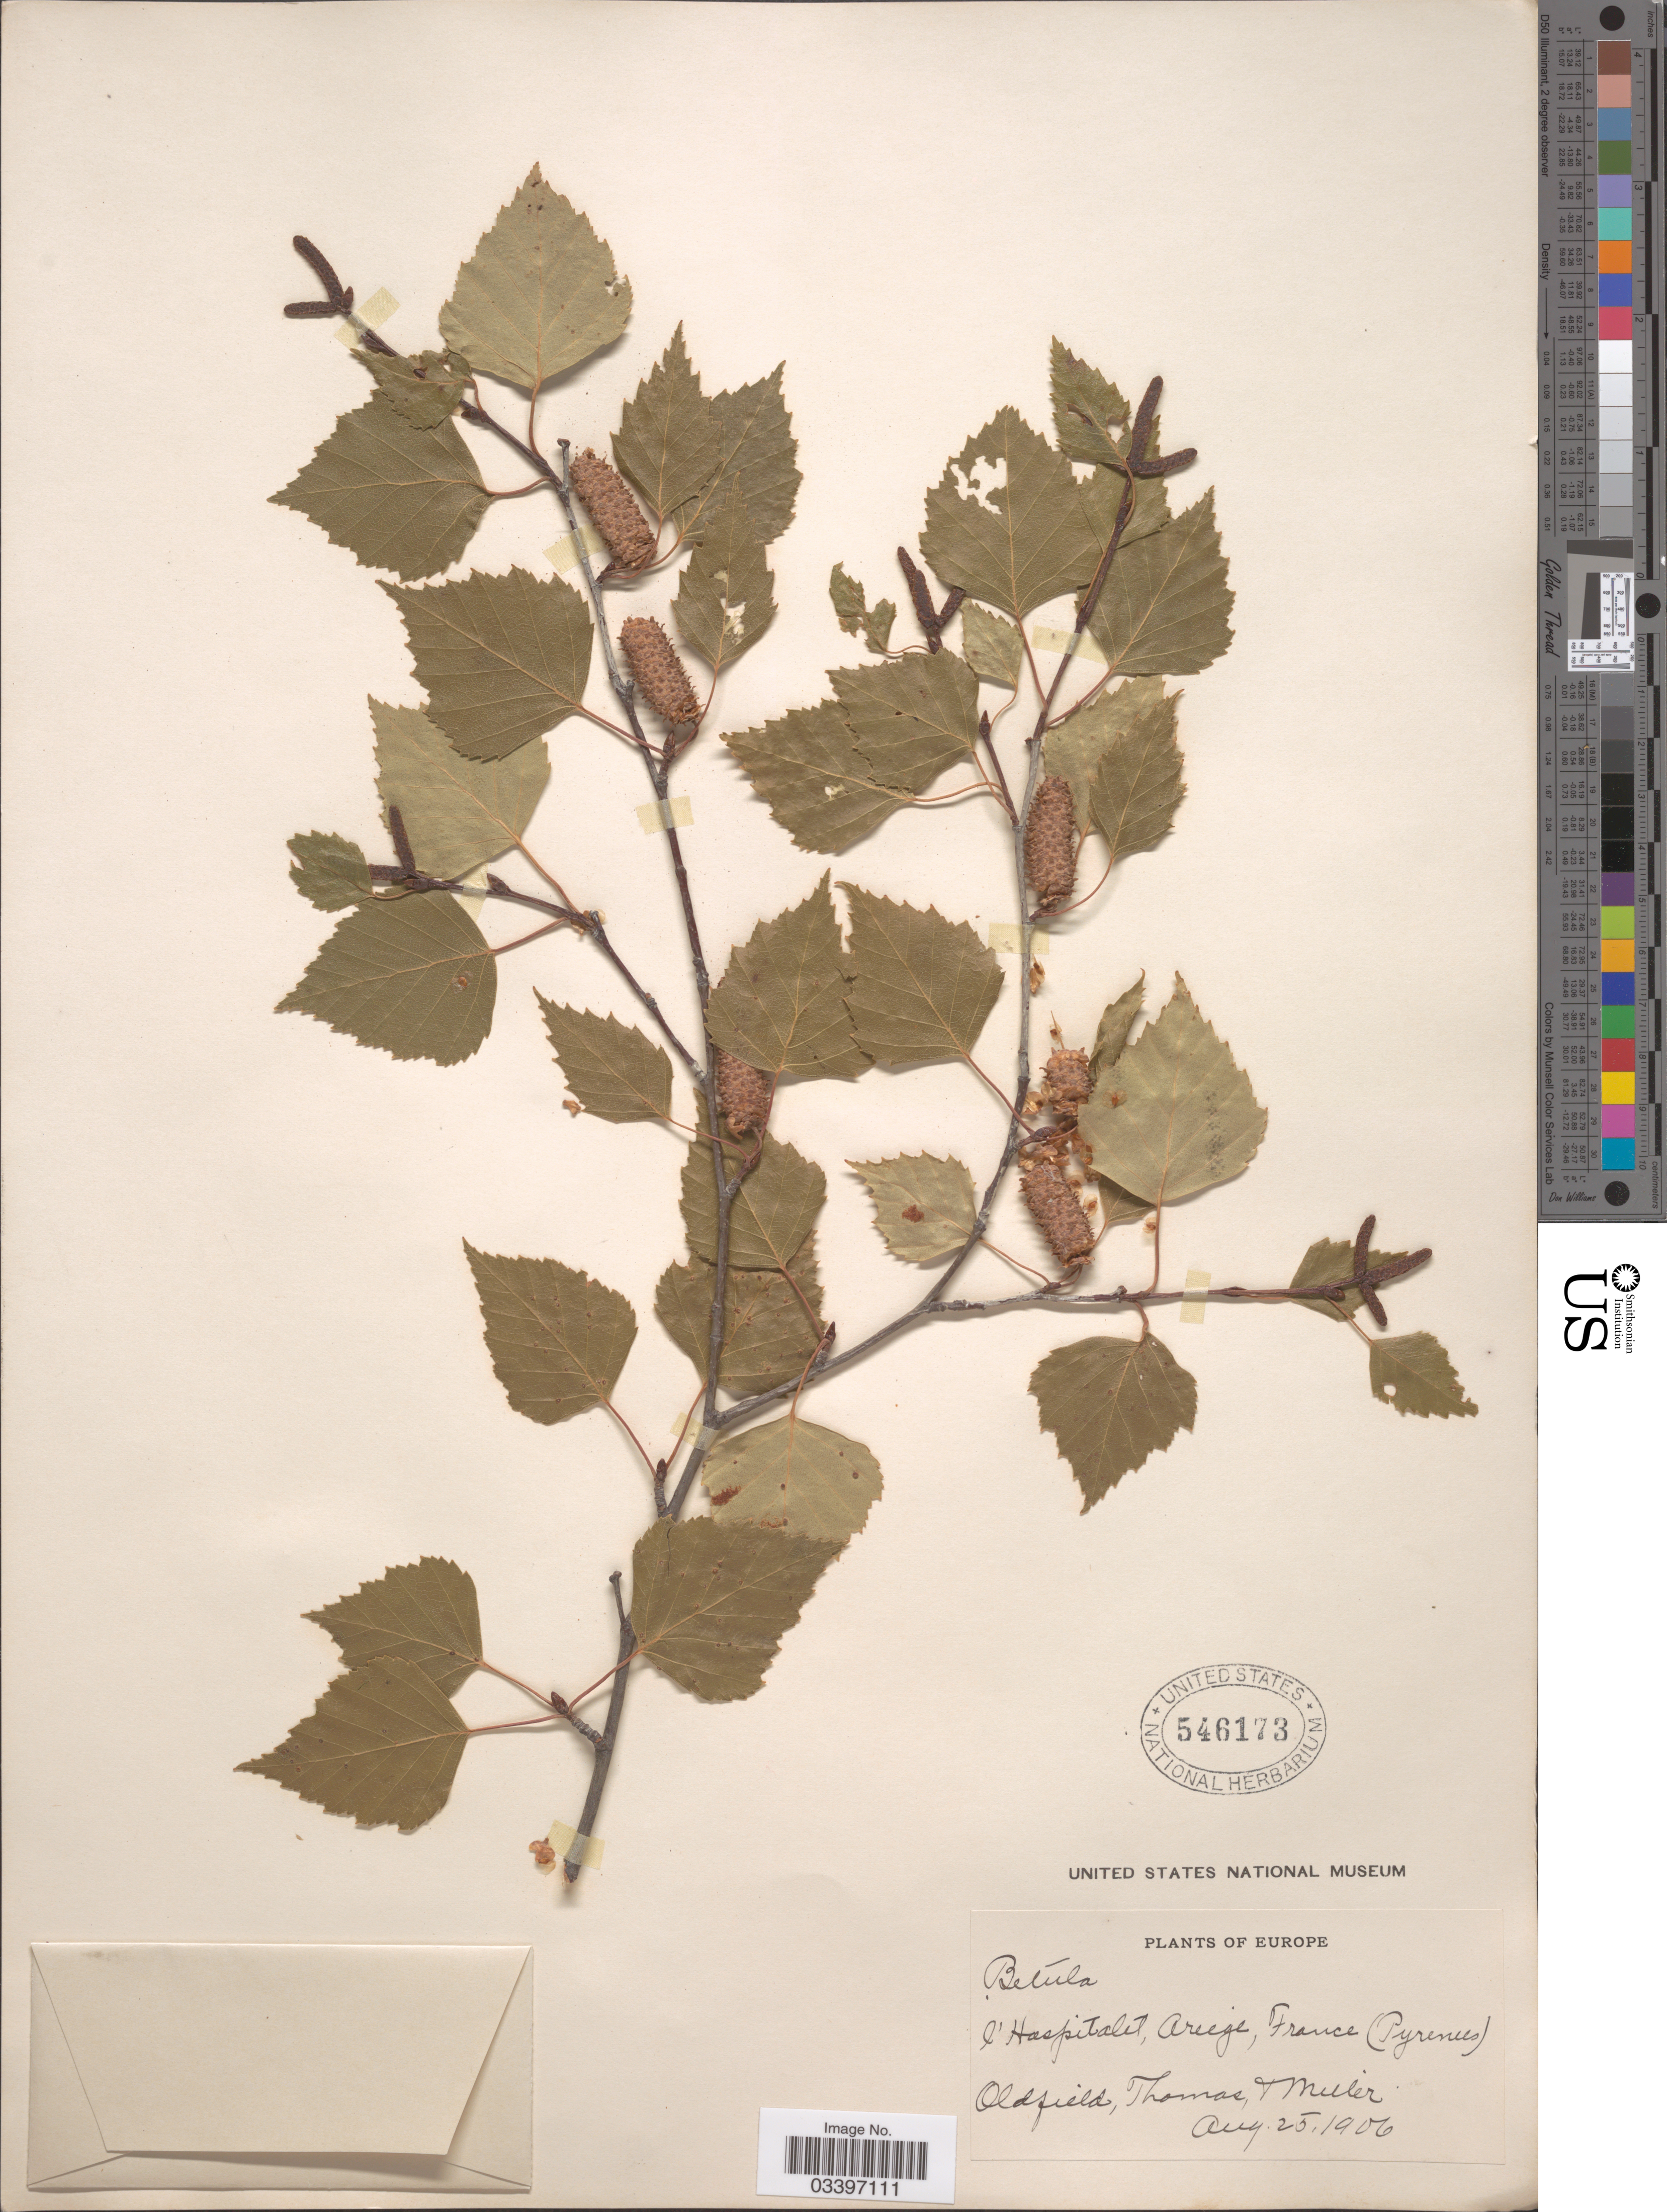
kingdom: Plantae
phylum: Tracheophyta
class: Magnoliopsida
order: Fagales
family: Betulaceae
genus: Betula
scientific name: Betula sp.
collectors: Oldfield & Thomas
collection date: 1906-08-25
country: France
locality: L'Hospitalet, Areege (Pyrenees).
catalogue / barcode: US 546173